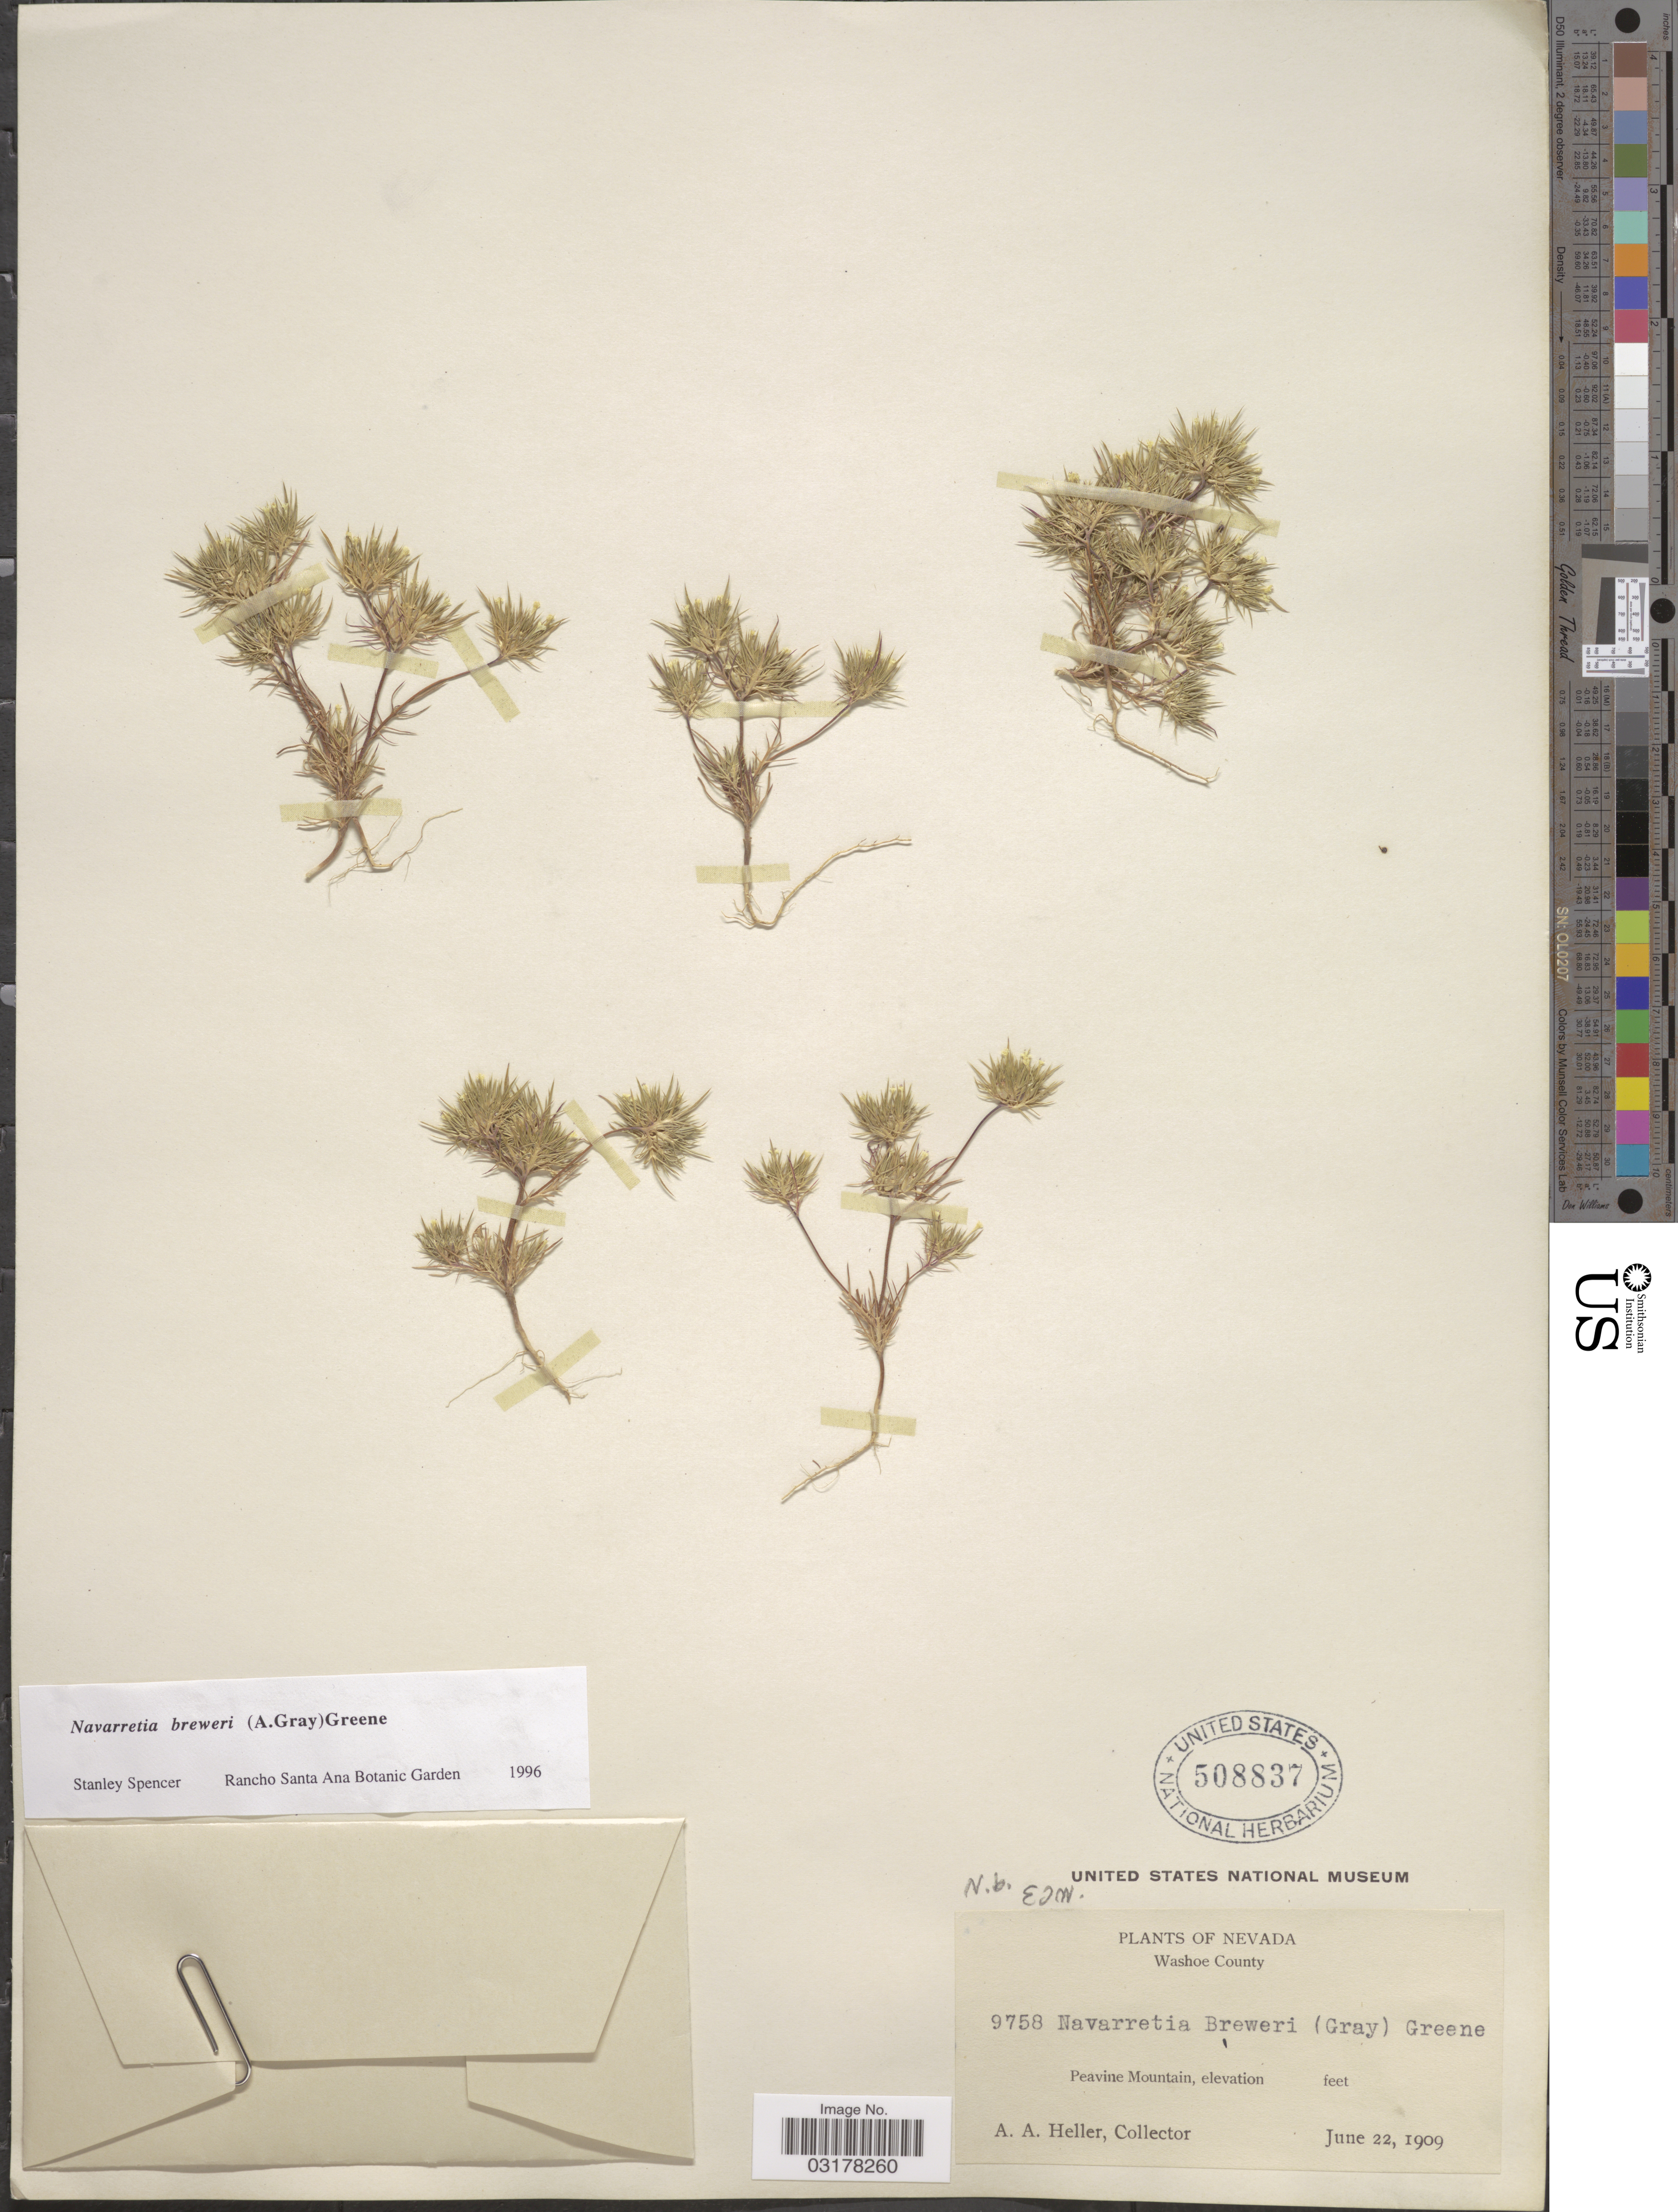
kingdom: Plantae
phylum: Tracheophyta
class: Magnoliopsida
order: Ericales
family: Polemoniaceae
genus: Navarretia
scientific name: Navarretia breweri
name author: (A. Gray) Greene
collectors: A. A. Heller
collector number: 9758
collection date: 1909-06-22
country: United States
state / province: Nevada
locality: Washoe County. Peavine Mountain.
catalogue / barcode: US 508837